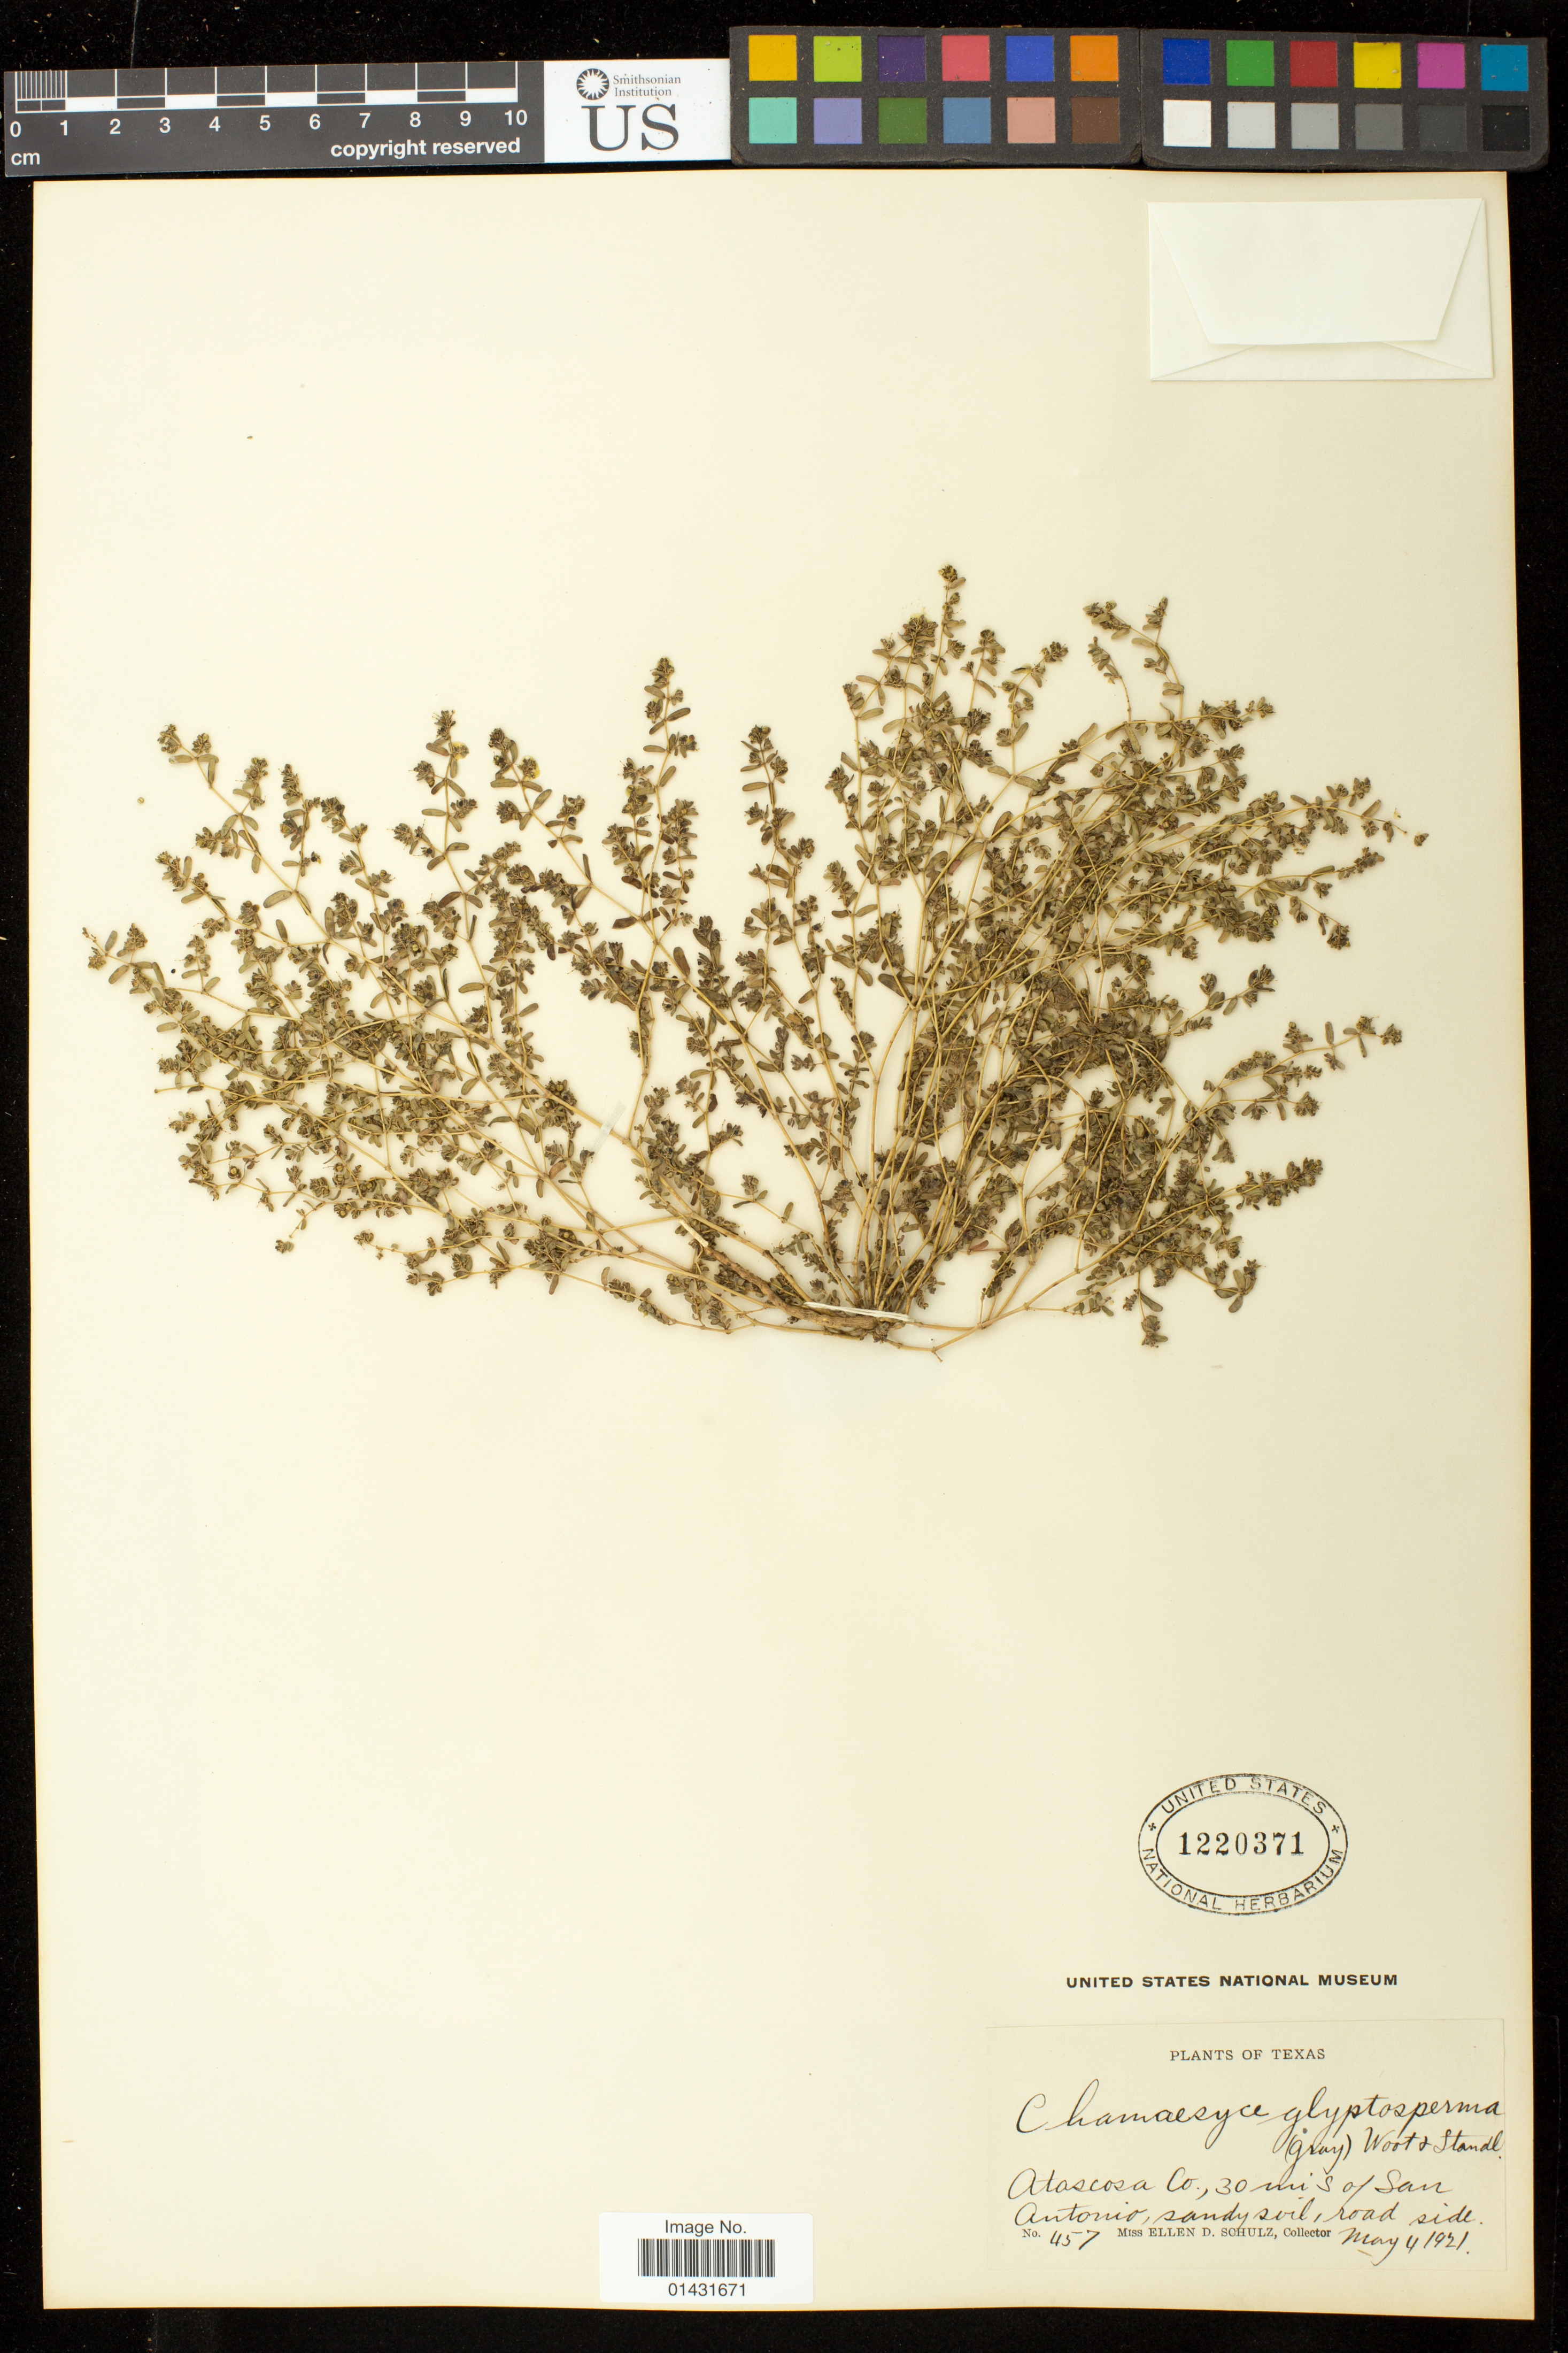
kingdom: Plantae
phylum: Tracheophyta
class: Magnoliopsida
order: Malpighiales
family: Euphorbiaceae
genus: Euphorbia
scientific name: Euphorbia glyptosperma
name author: Engelm.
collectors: E. D. Schulz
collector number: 457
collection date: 1921-05-04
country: United States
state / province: Texas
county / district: Atascosa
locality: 30 mi S of San Antonio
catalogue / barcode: US 1220371